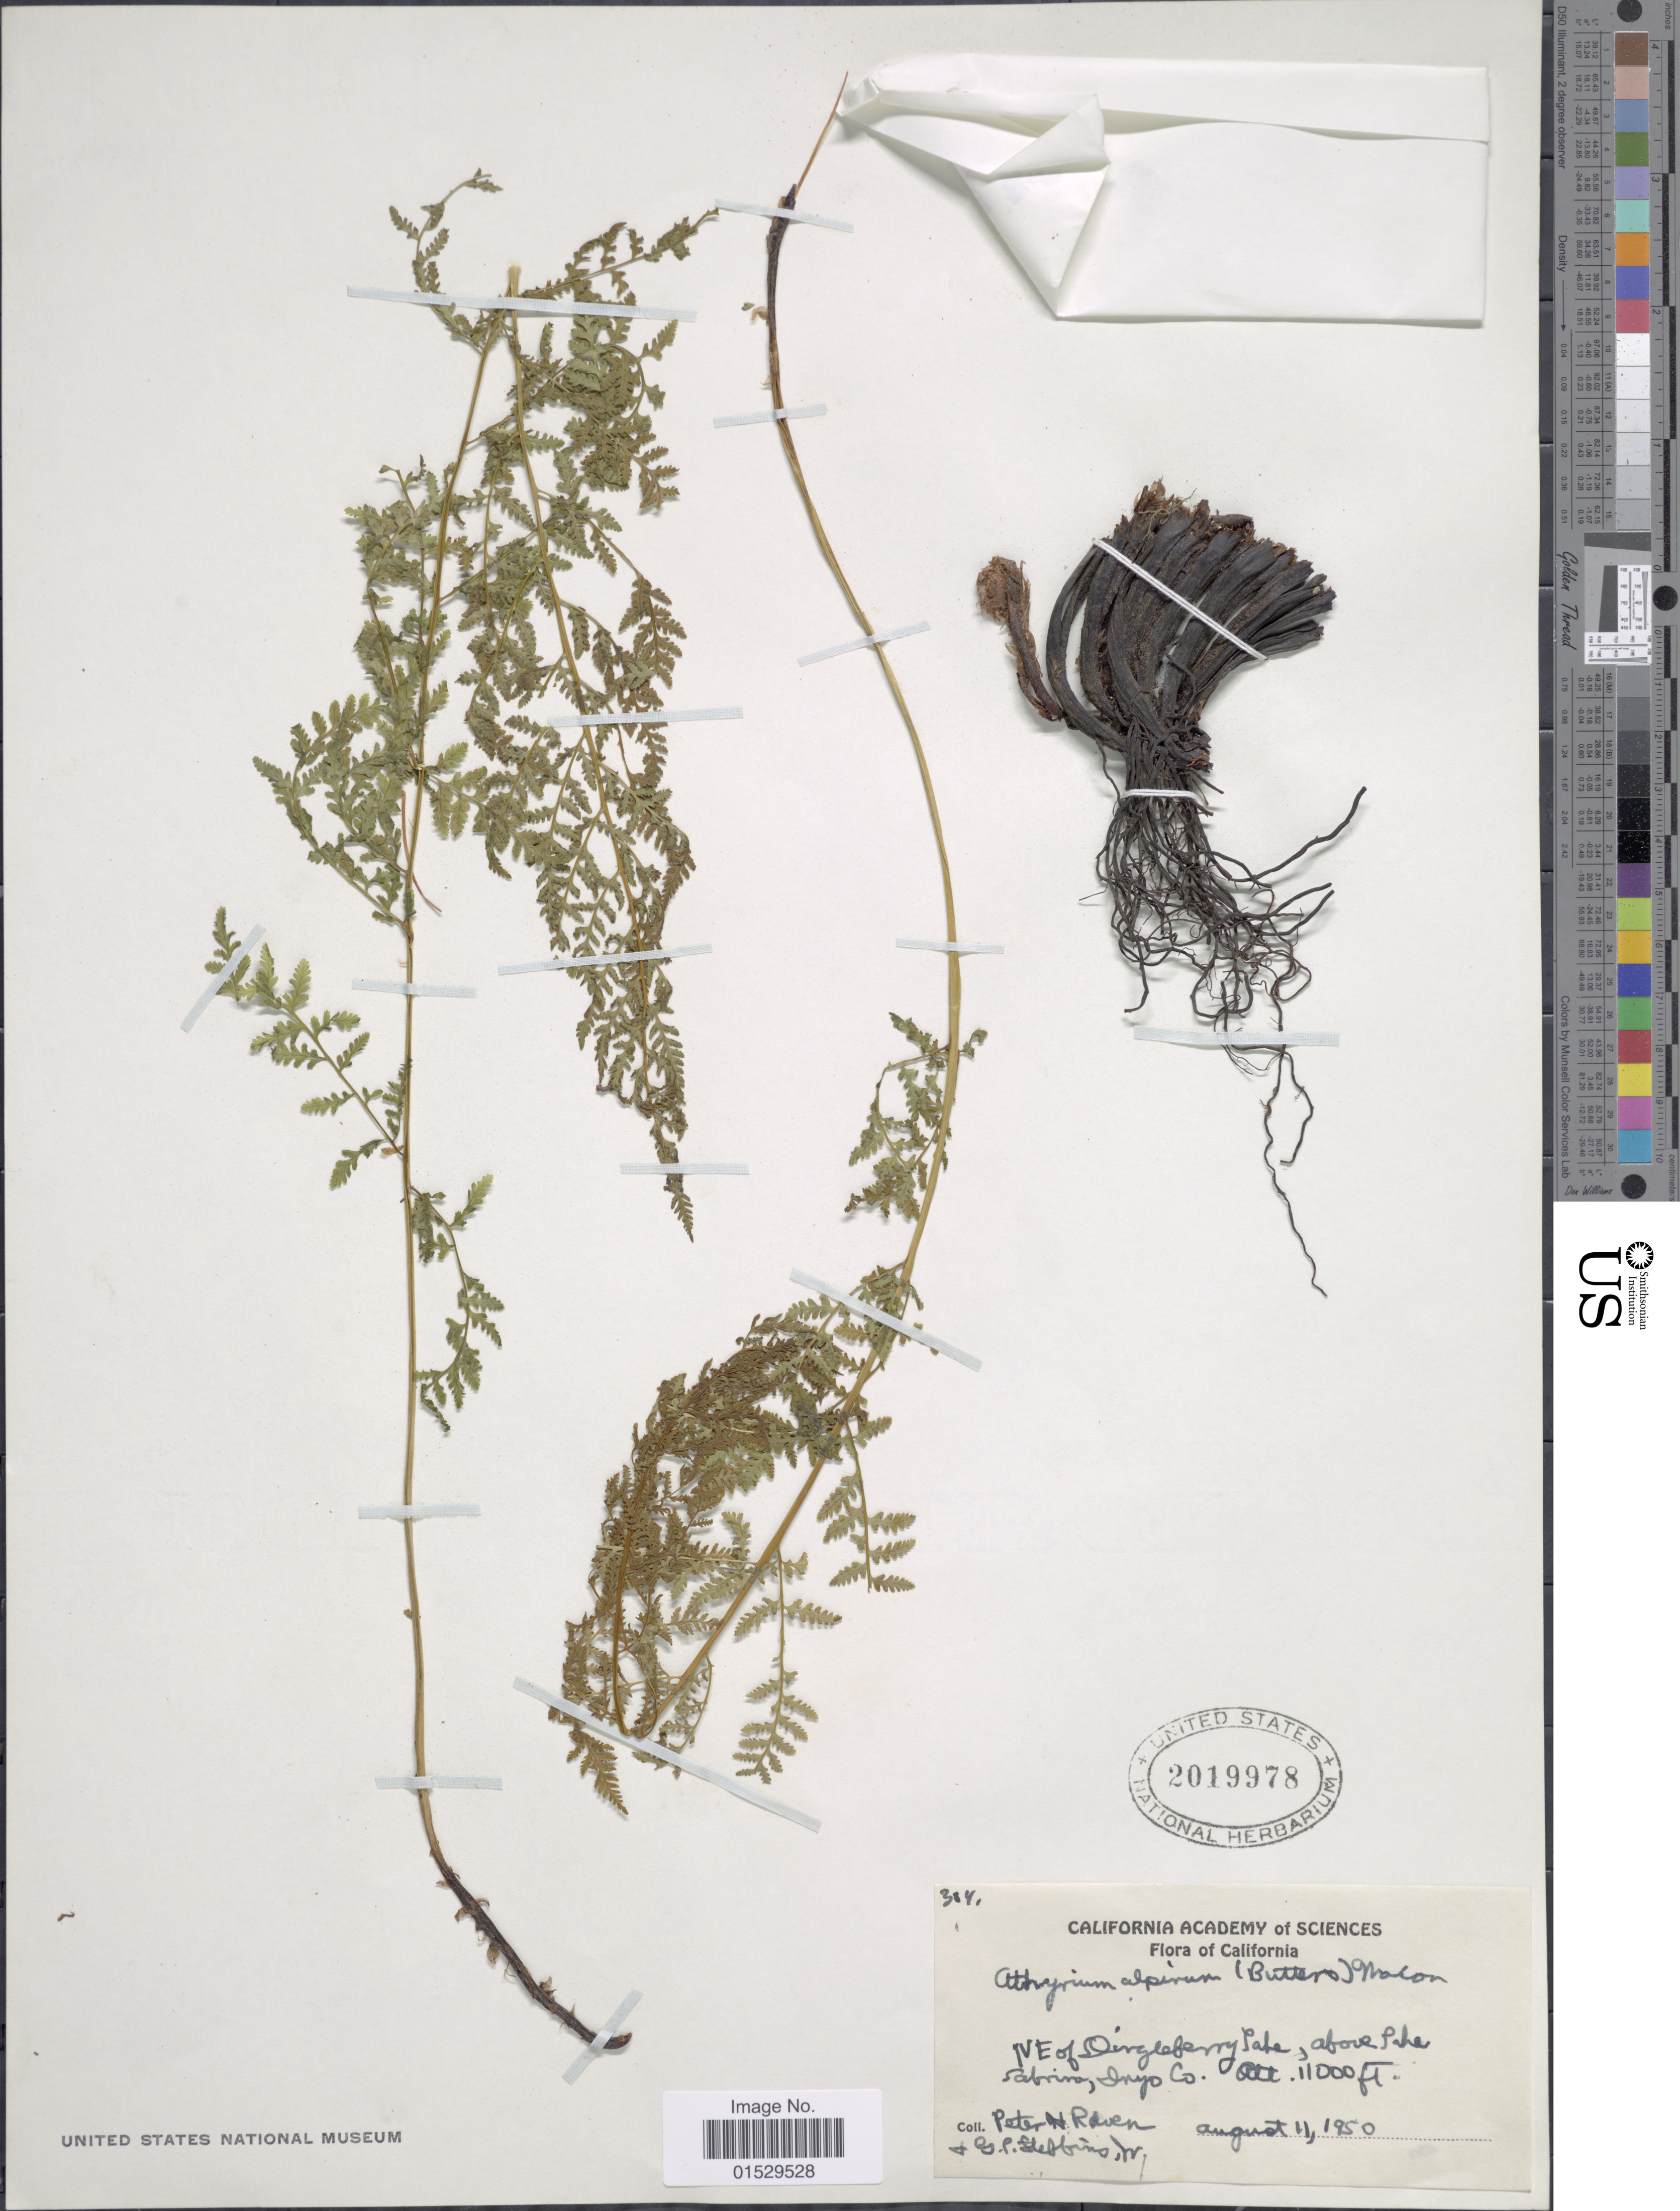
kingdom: Plantae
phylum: Tracheophyta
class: Polypodiopsida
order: Polypodiales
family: Athyriaceae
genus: Athyrium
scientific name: Athyrium distentifolilum subsp. americanum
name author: (Butters) Hultén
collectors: P. Raven & S. Steffins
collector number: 304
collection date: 1950-08-11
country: United States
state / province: California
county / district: Inyo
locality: NE of Dingleberry Lake, above Lake Sabrina, Inyo Co.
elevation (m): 3353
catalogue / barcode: US 2019978